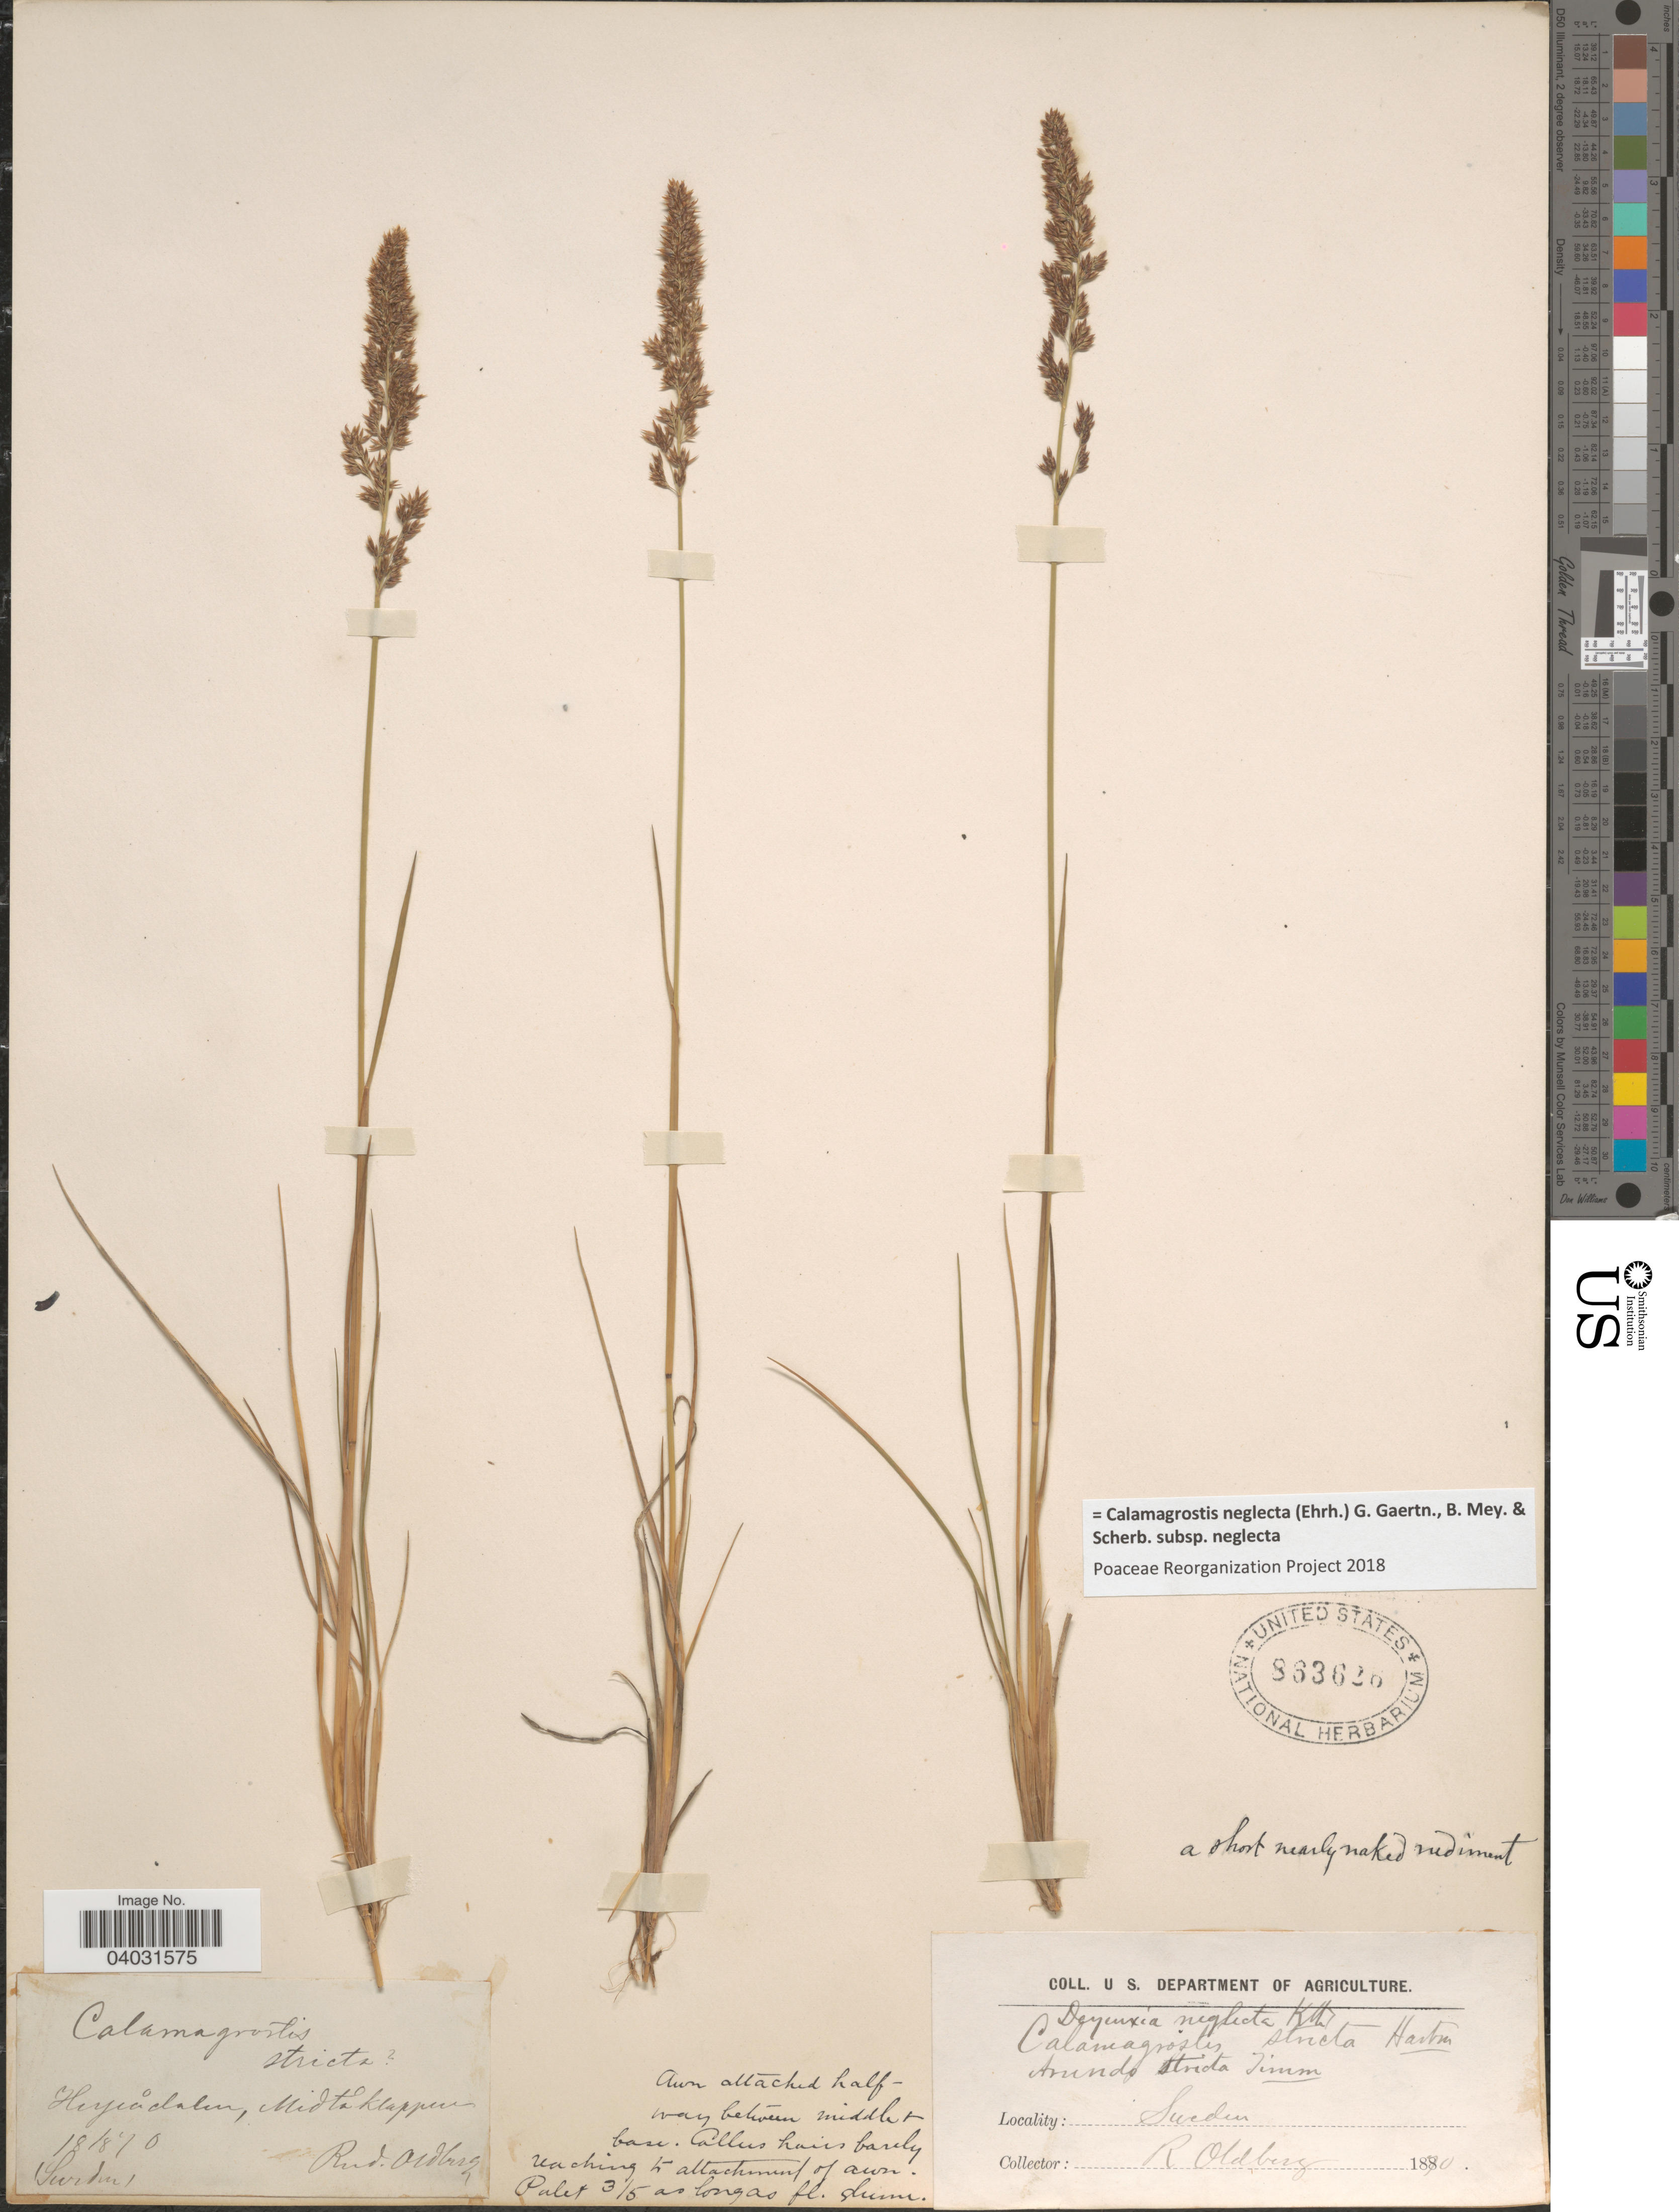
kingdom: Plantae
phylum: Tracheophyta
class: Liliopsida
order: Poales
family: Poaceae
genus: Calamagrostis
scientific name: Calamagrostis neglecta subsp. neglecta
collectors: R. Oldberg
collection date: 1870-08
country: Sweden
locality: Herjdalen, Midtaklappen. [interpreted]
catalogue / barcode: US 863626